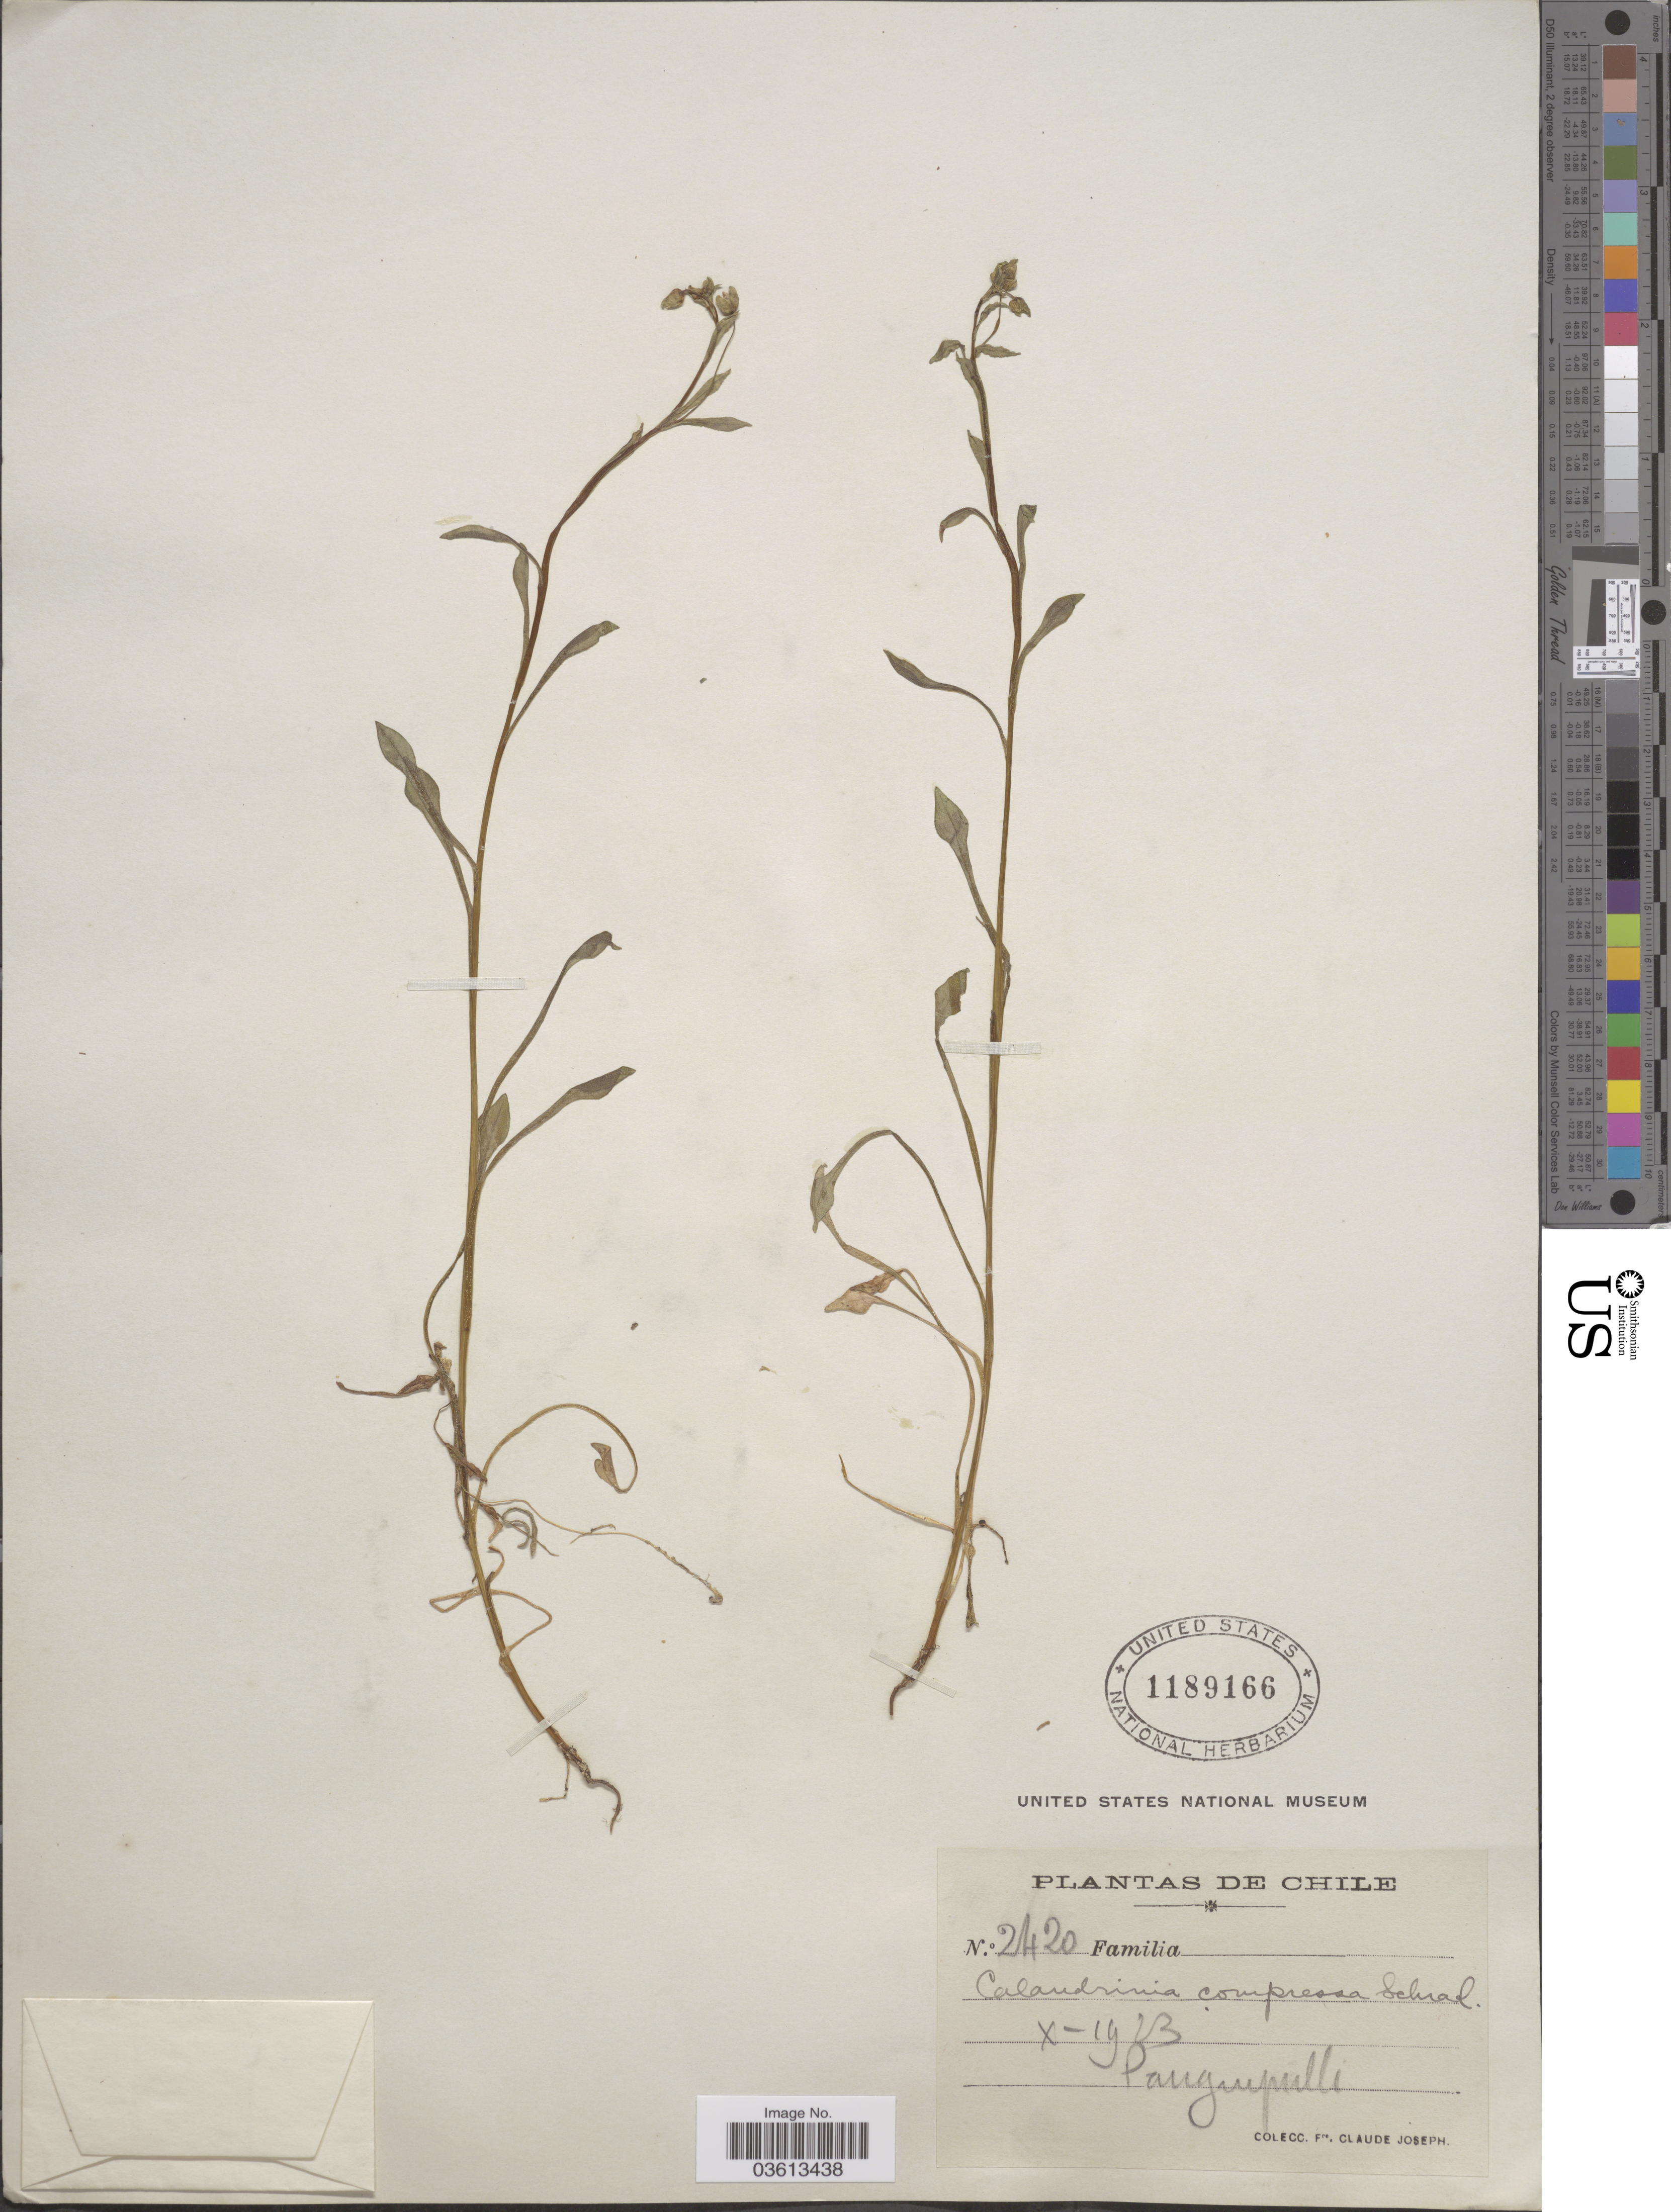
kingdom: Plantae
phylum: Tracheophyta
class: Magnoliopsida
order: Caryophyllales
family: Montiaceae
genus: Calandrinia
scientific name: Calandrinia ciliata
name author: (Ruiz & Pav.) DC.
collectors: Bro. Claude-Joseph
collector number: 2420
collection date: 1923-10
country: Chile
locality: Panguipulli.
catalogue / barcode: US 1189166